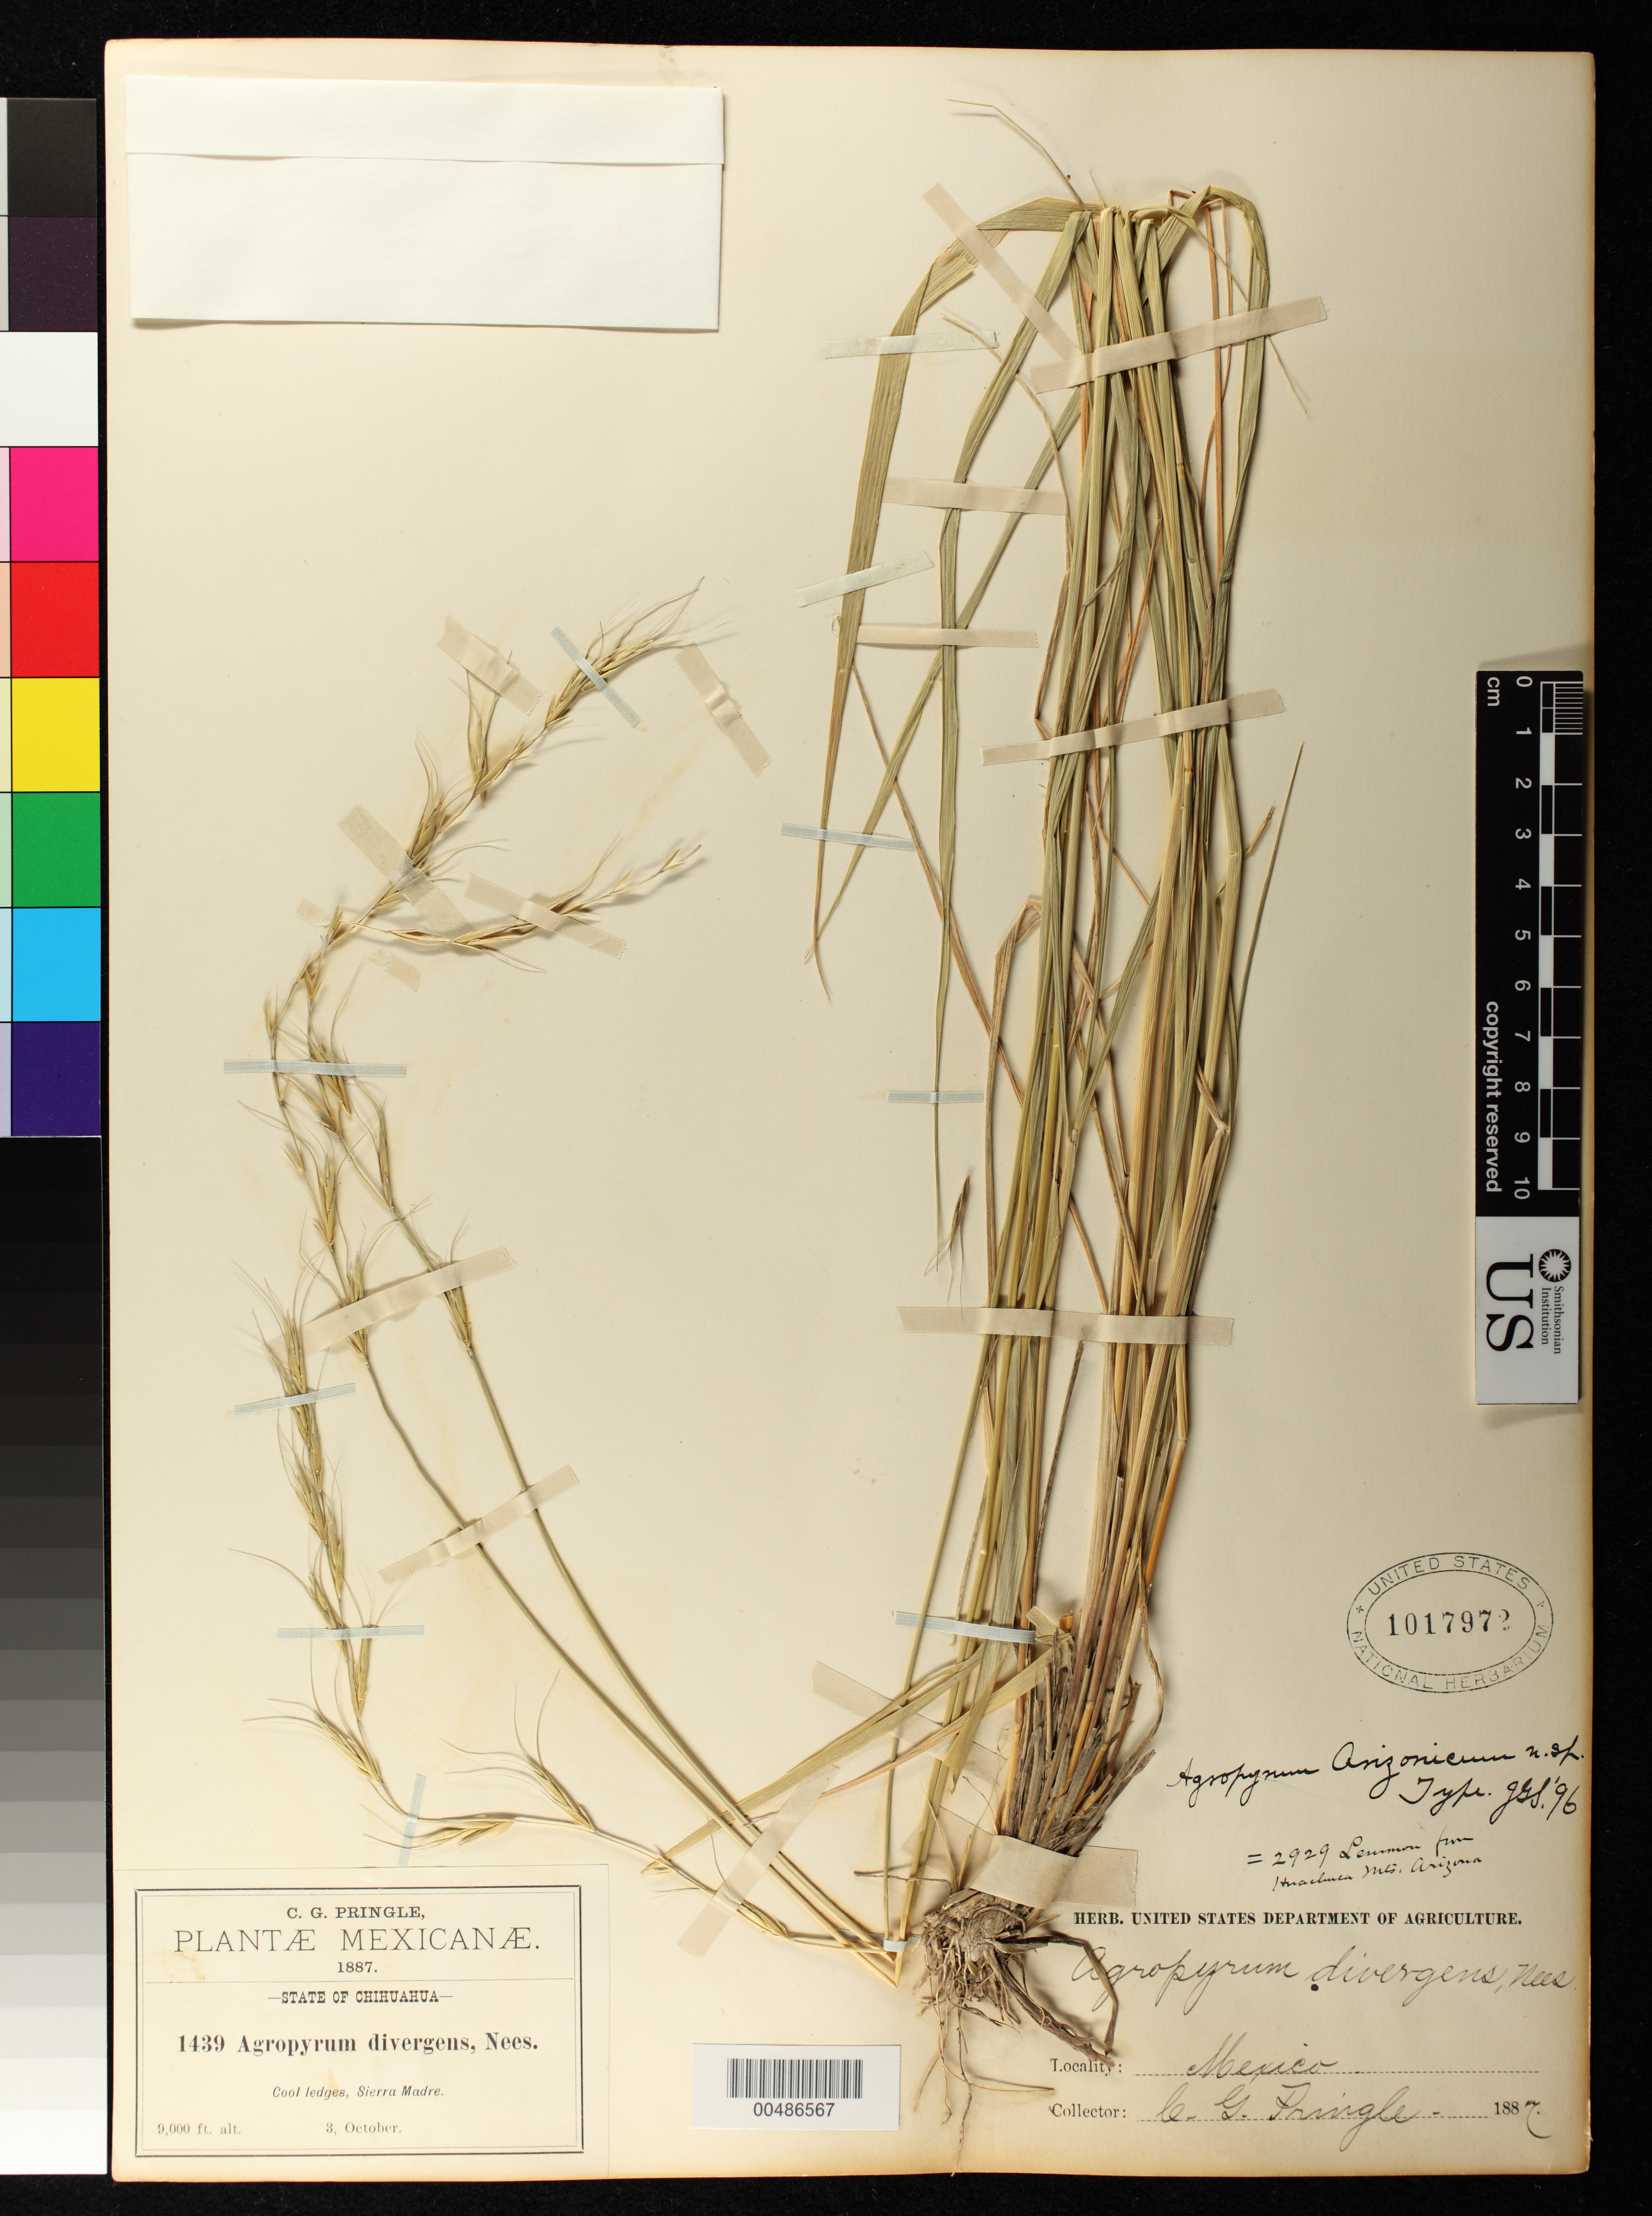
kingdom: Plantae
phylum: Tracheophyta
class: Liliopsida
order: Poales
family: Poaceae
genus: Agropyron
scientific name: Agropyron arizonicum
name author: Scribn. & J.G. Sm.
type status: Syntype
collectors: C. G. Pringle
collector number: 1439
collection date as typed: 3 Oct 1887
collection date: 1887-10-03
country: Mexico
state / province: Chihuahua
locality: Sierra Madre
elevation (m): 2743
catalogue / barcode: US 1017972